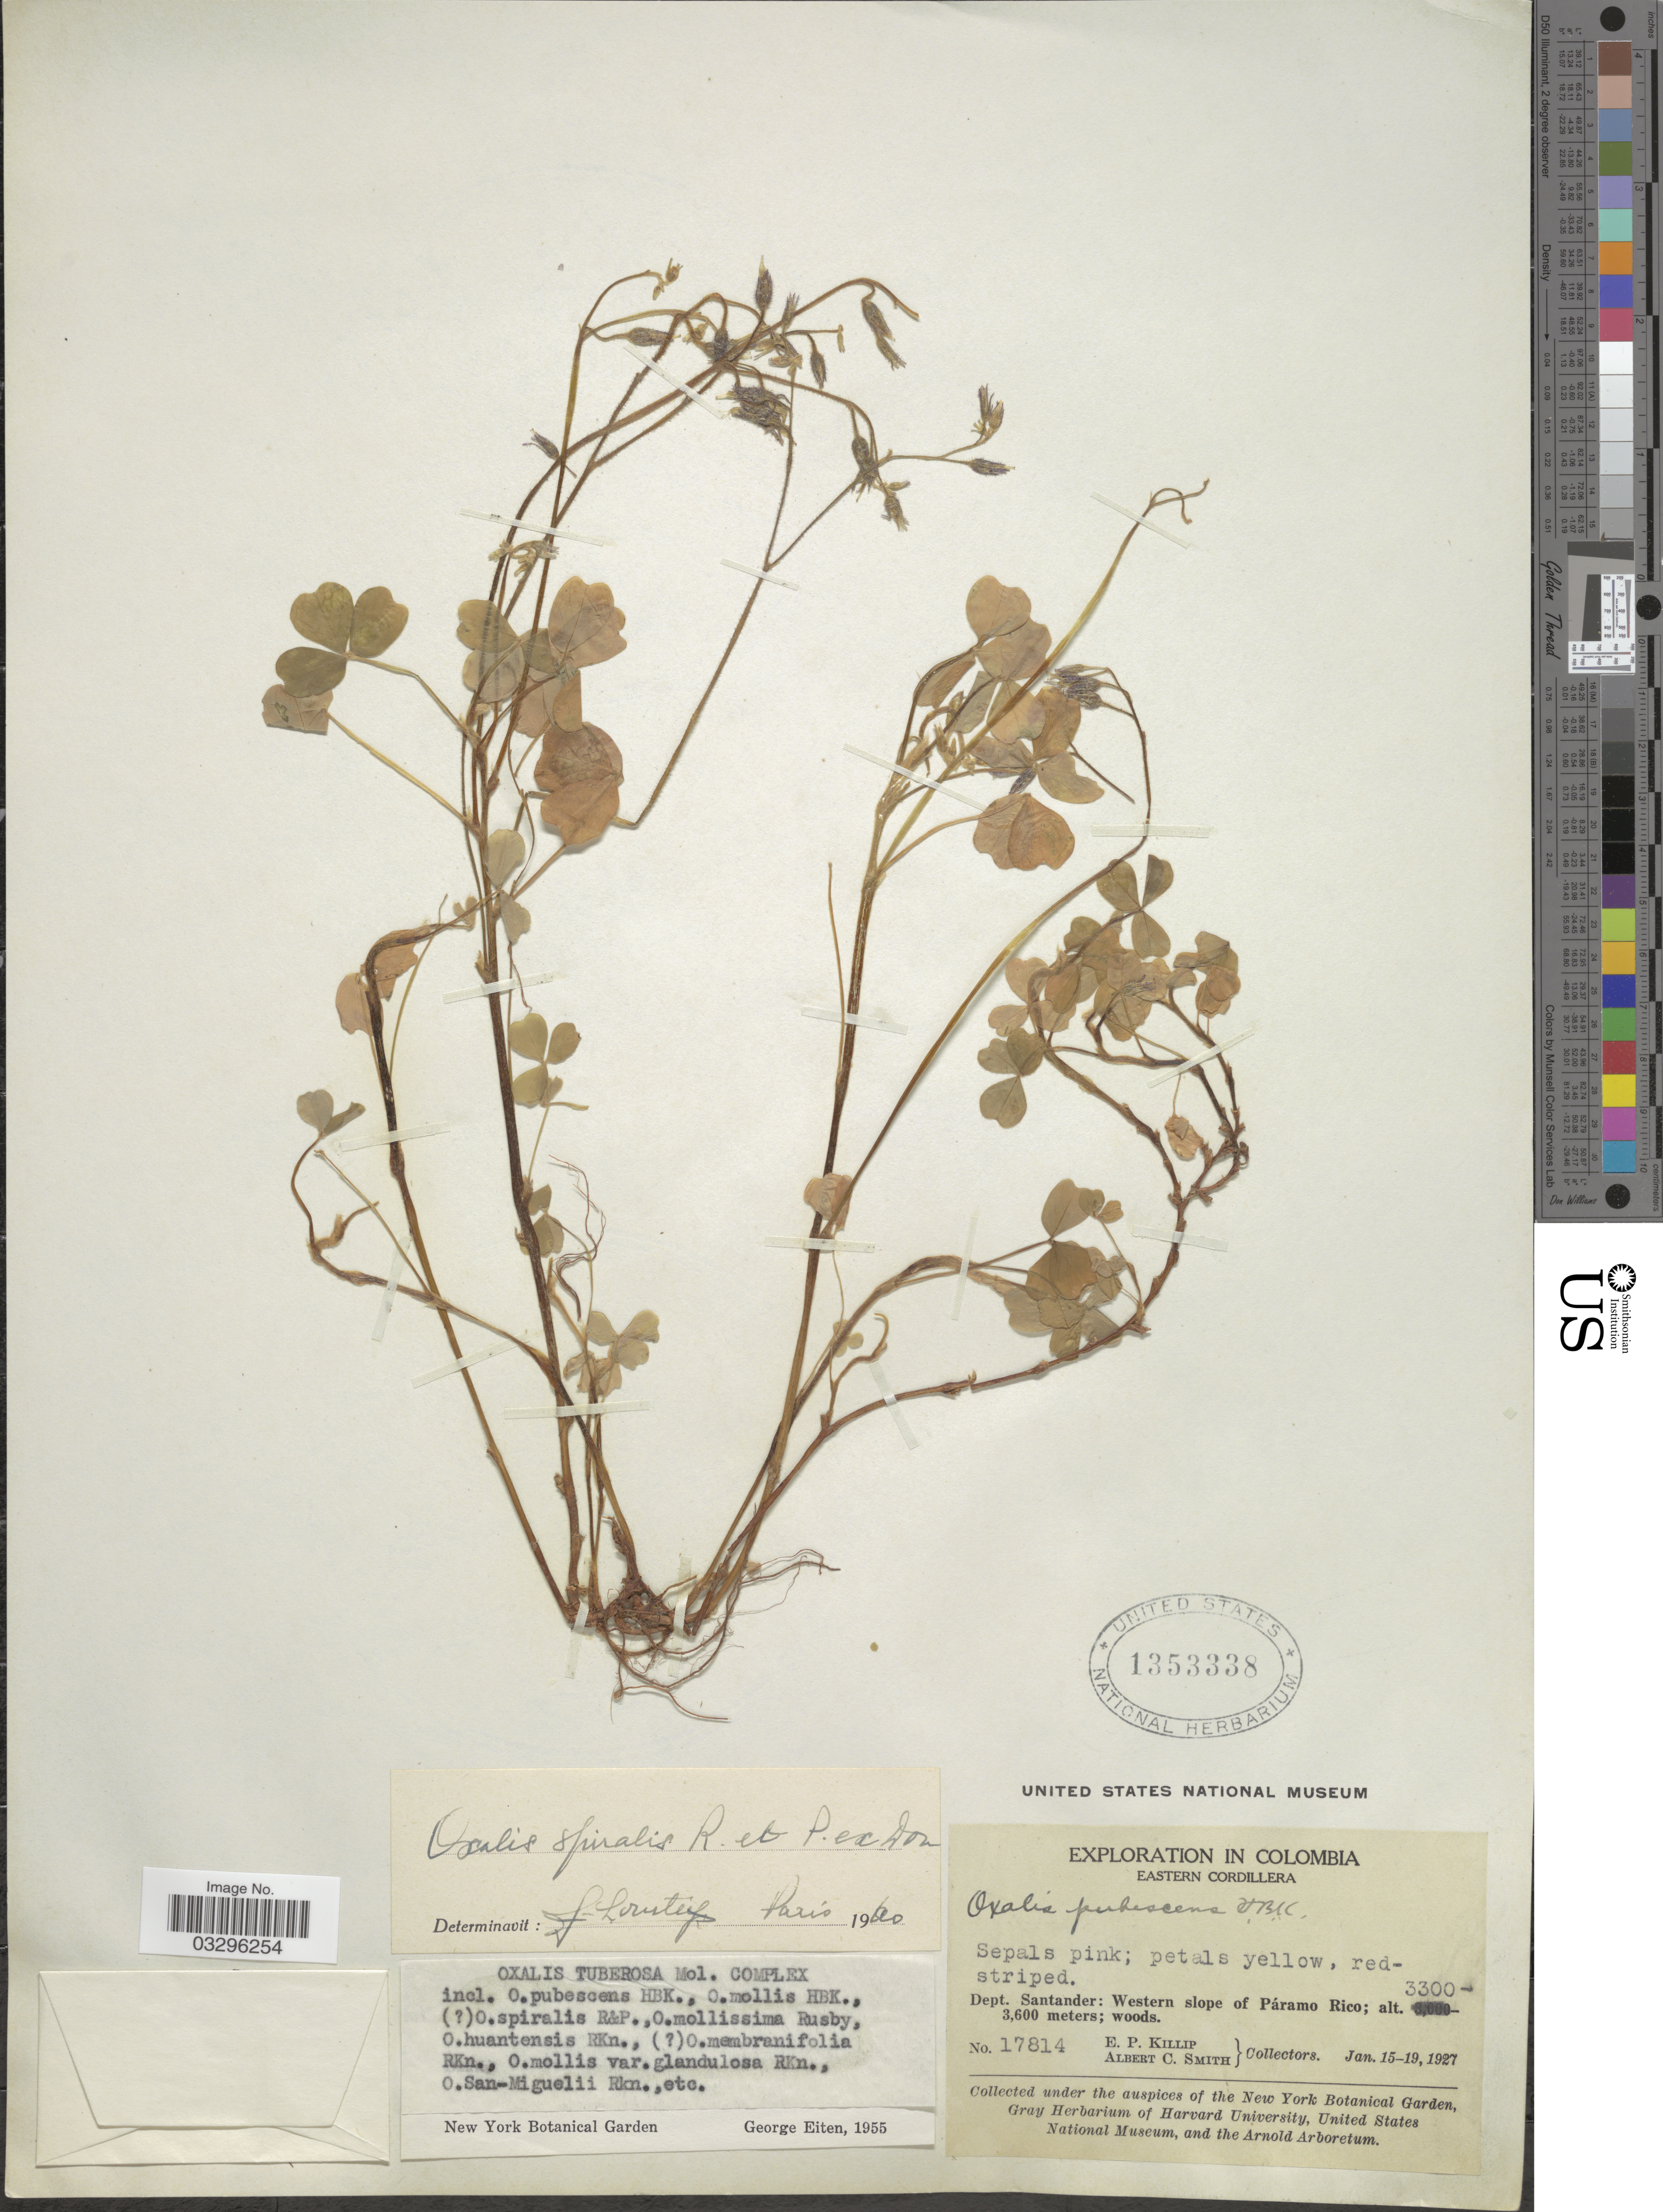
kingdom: Plantae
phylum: Tracheophyta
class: Magnoliopsida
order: Oxalidales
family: Oxalidaceae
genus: Oxalis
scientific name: Oxalis spiralis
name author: Ruiz & Pav. ex G. Don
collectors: E. P. Killip & A. C. Smith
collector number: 17814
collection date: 1927-01-15/1927-01-19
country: Colombia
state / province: Santander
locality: Eastern Cordillera. Dept. Santander: Western slope of Páramo Rico.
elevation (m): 3300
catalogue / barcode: US 1353338